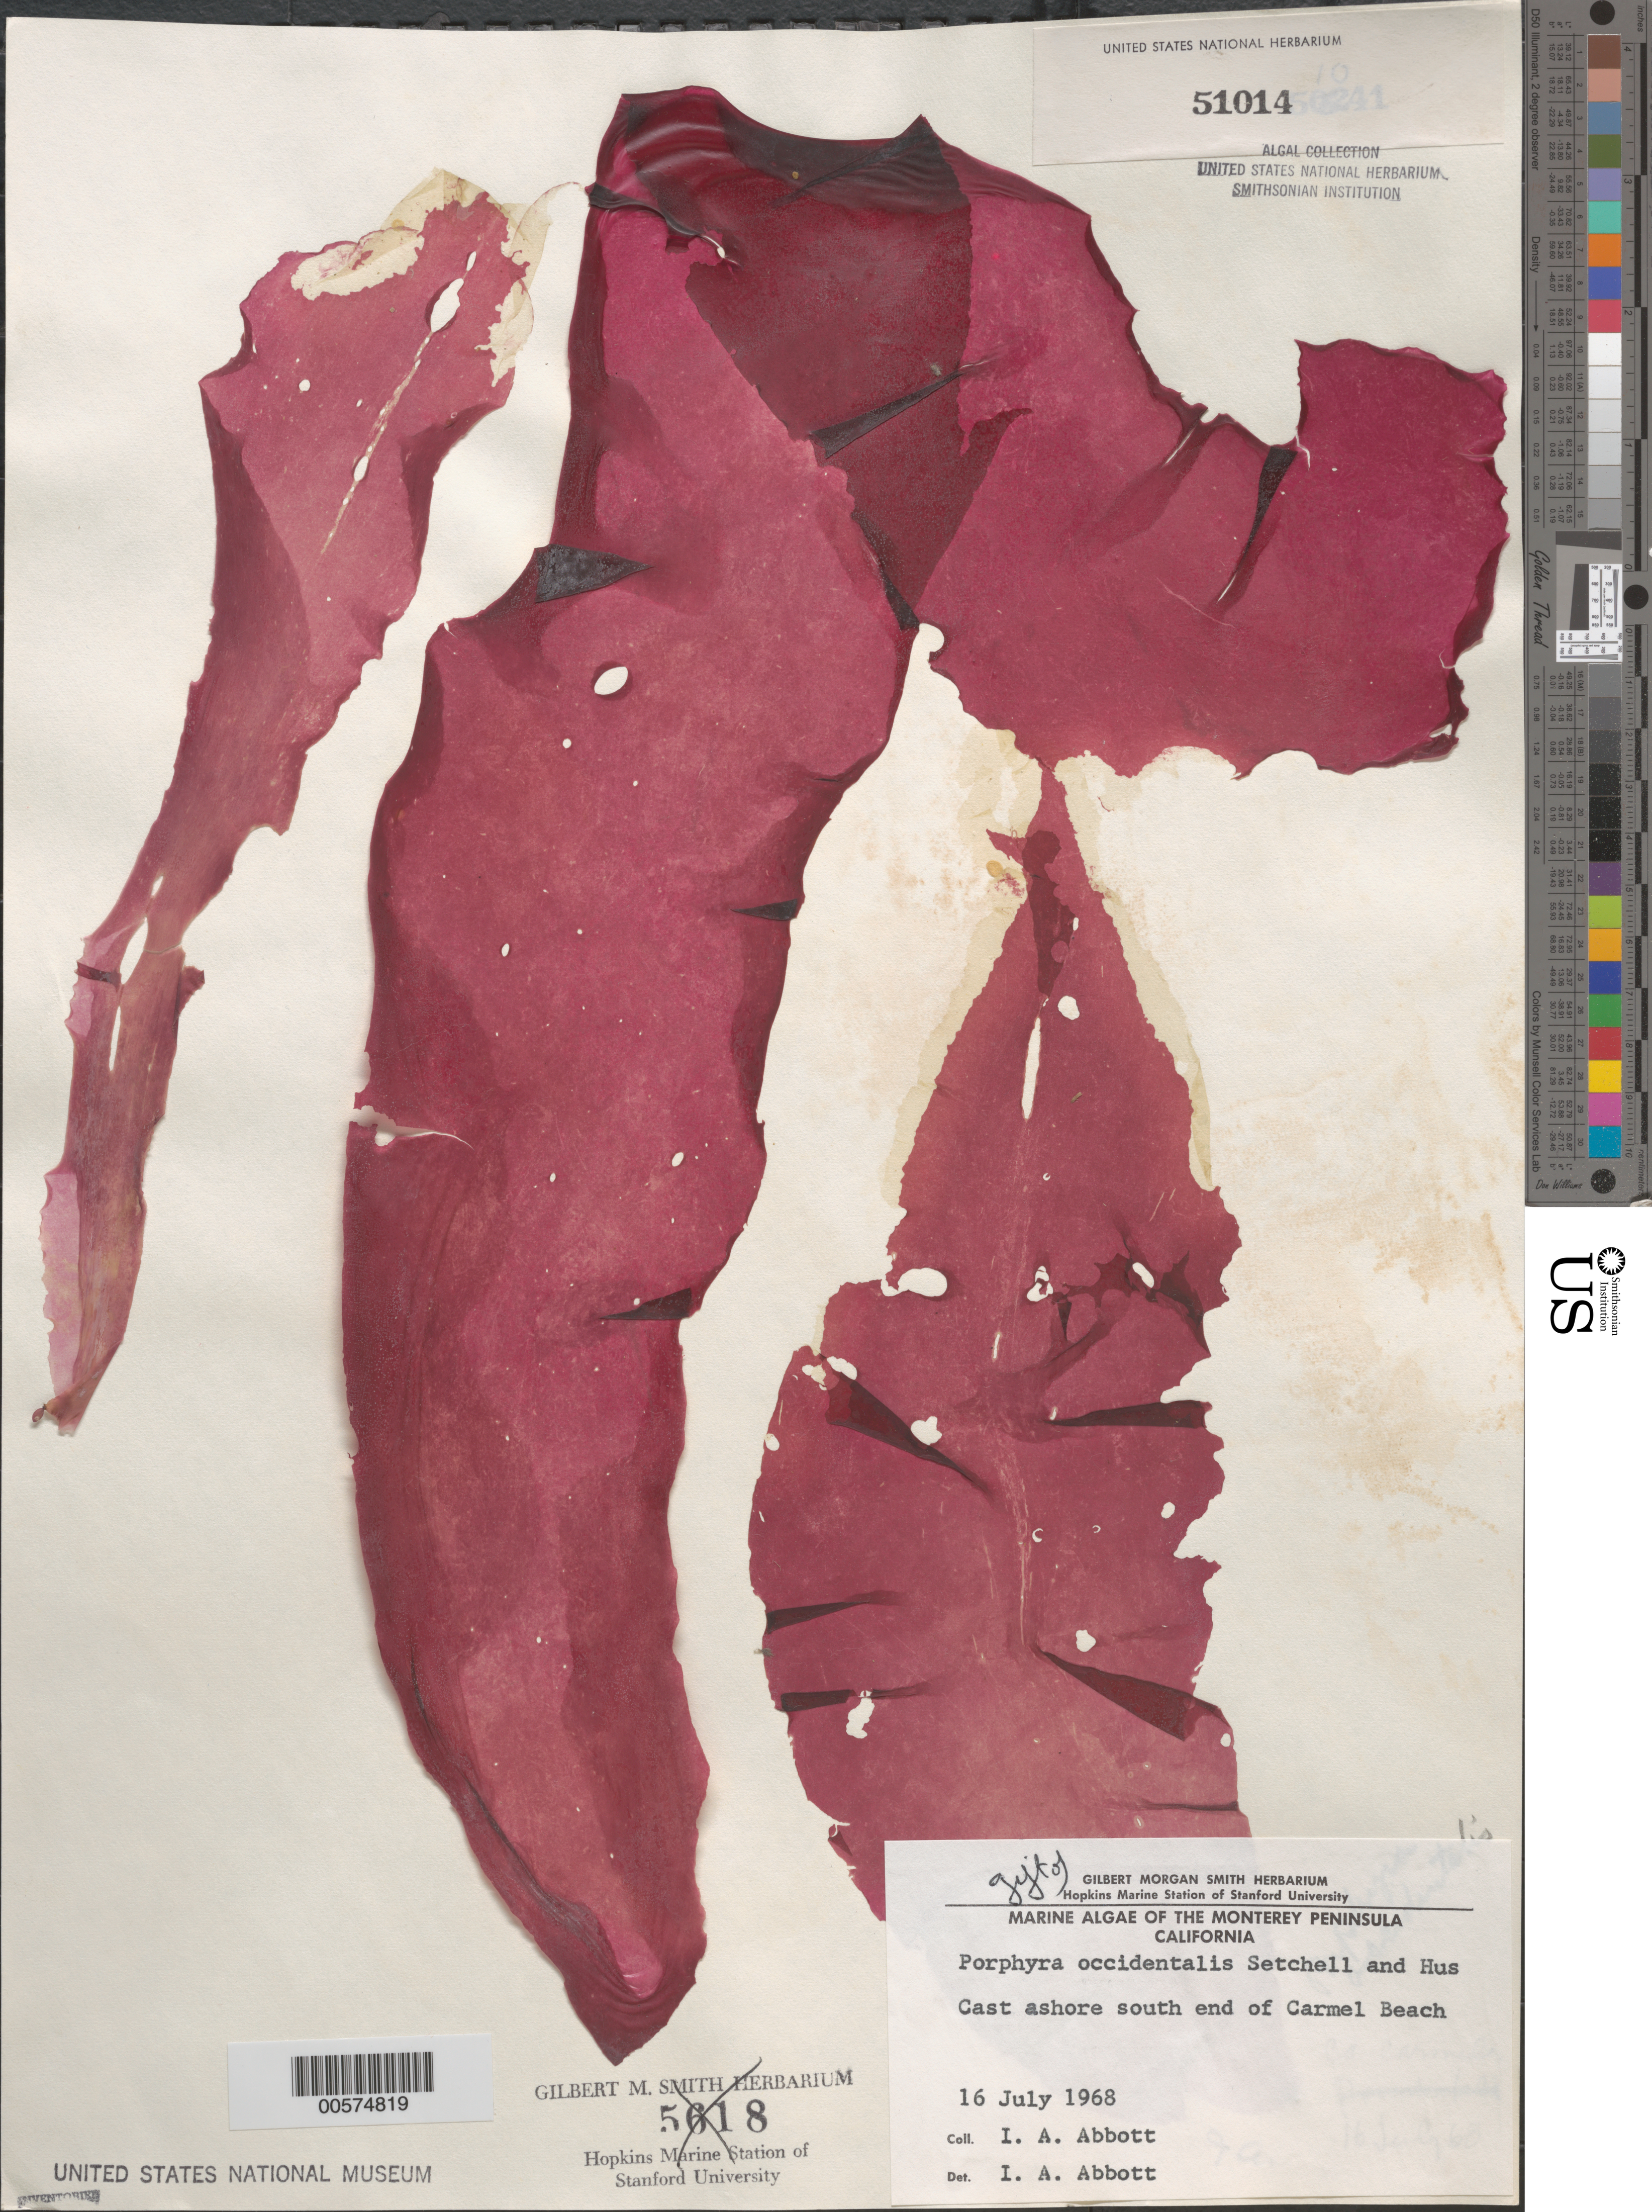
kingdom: Plantae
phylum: Rhodophyta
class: Bangiophyceae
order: Bangiales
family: Bangiaceae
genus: Porphyra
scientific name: Porphyra occidentalis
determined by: Abbott, Isabella A.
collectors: I. A. Abbott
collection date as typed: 16 Jul 1968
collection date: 1968-07-16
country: United States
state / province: California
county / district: Monterey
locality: Carmel Beach, south end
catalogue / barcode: US 51014